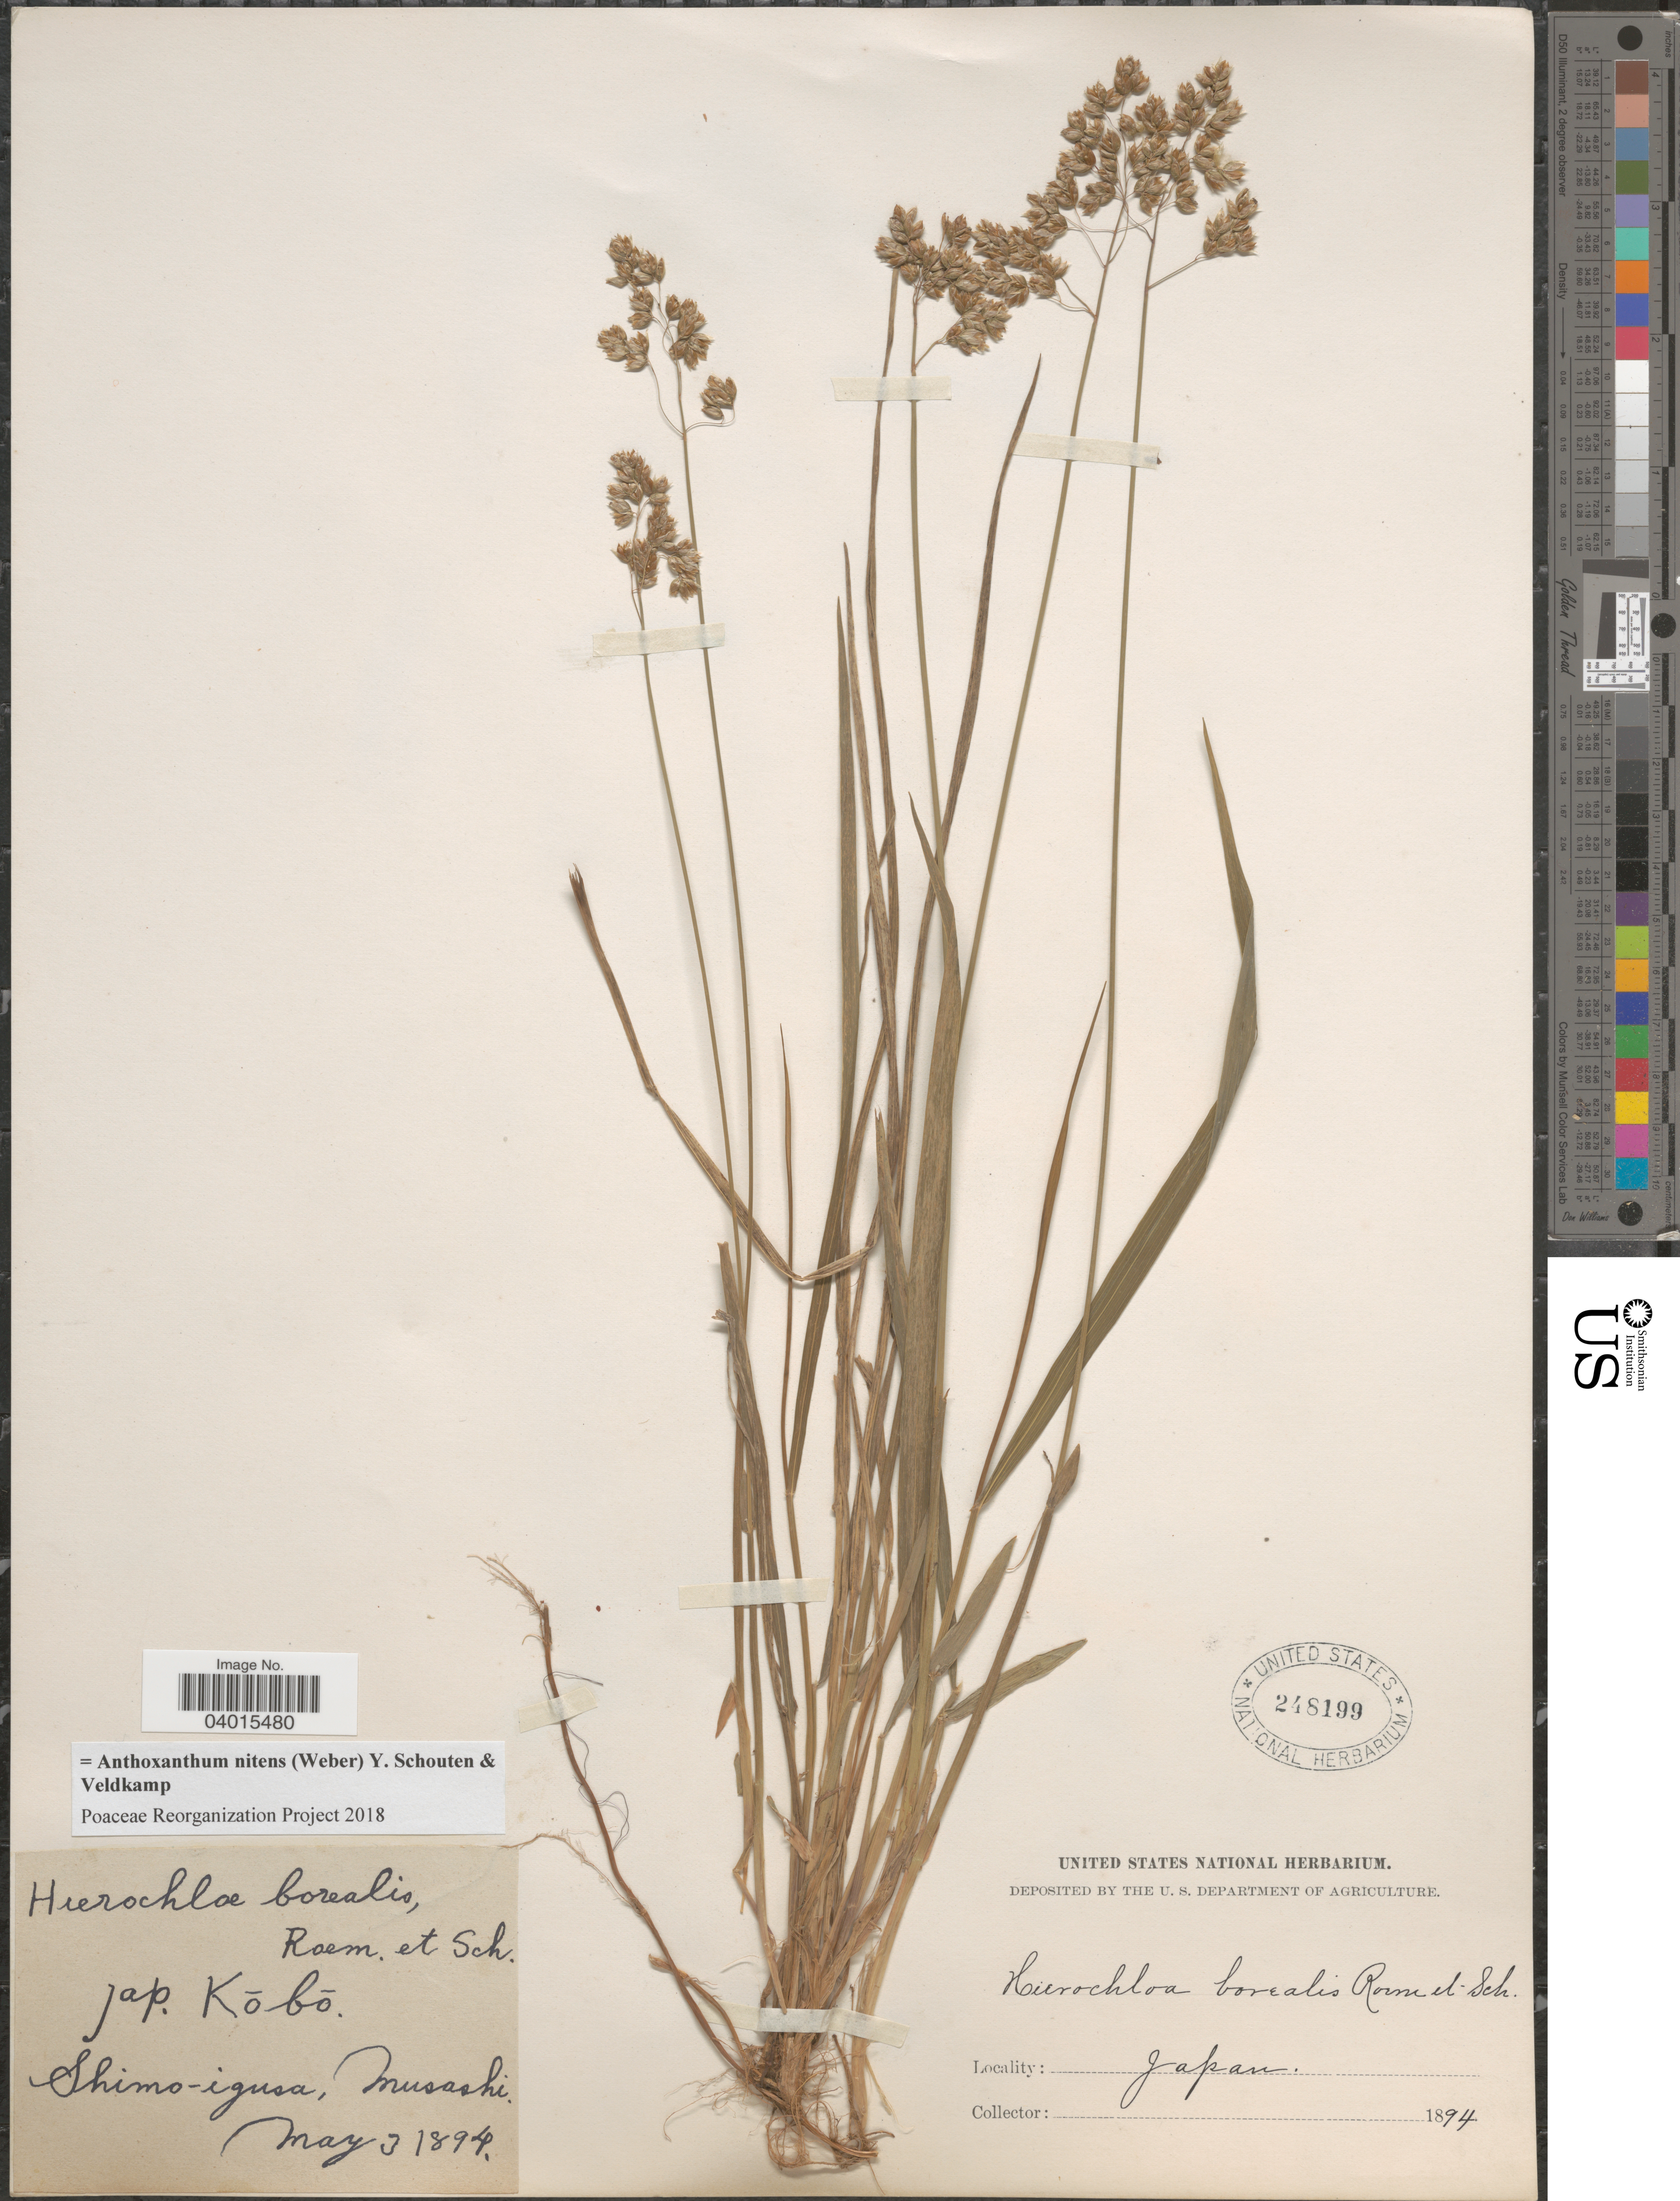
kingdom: Plantae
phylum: Tracheophyta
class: Liliopsida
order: Poales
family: Poaceae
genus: Anthoxanthum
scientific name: Anthoxanthum nitens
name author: (G.H. Weber) R.T.A. Schouten & Veldkamp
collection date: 1894-05-03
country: Japan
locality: Shimo-igusa, Musashi.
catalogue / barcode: US 248199